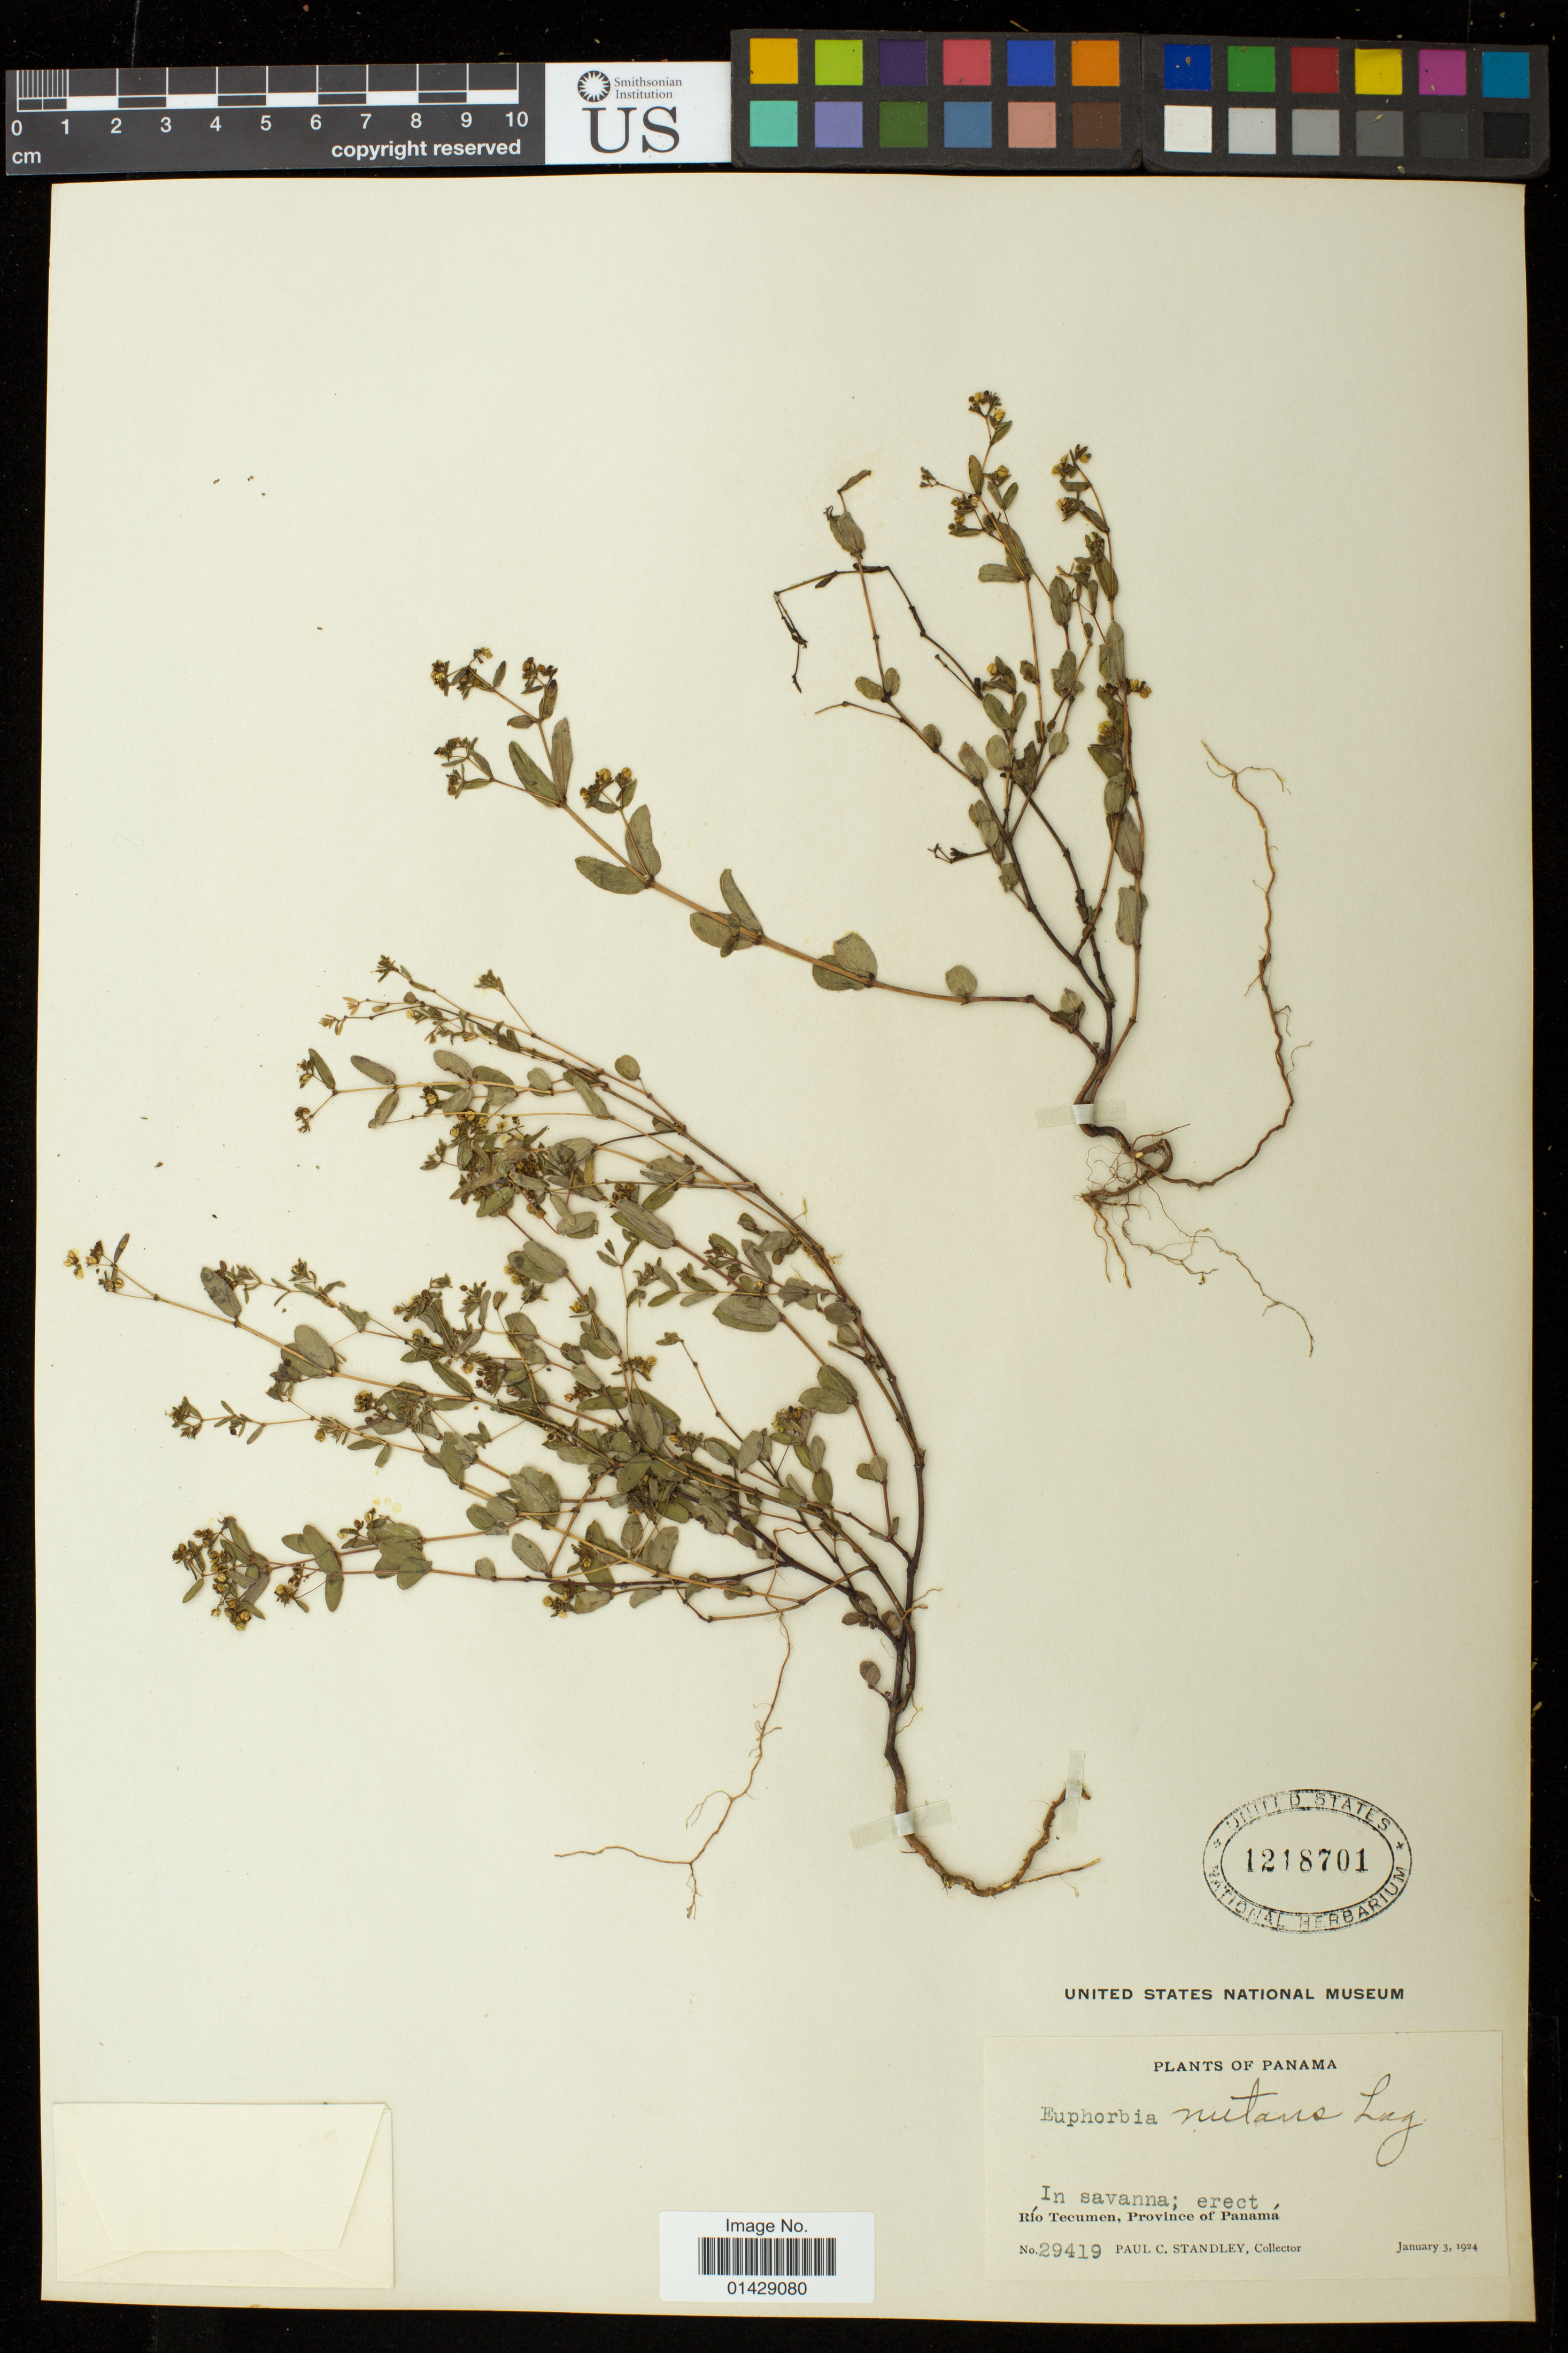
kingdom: Plantae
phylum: Tracheophyta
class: Magnoliopsida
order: Malpighiales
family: Euphorbiaceae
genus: Euphorbia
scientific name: Euphorbia hyssopifolia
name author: L.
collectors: P. C. Standley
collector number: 29419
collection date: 1924-01-03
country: Panama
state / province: Panamá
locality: Rio Tecumen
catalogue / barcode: US 1218701